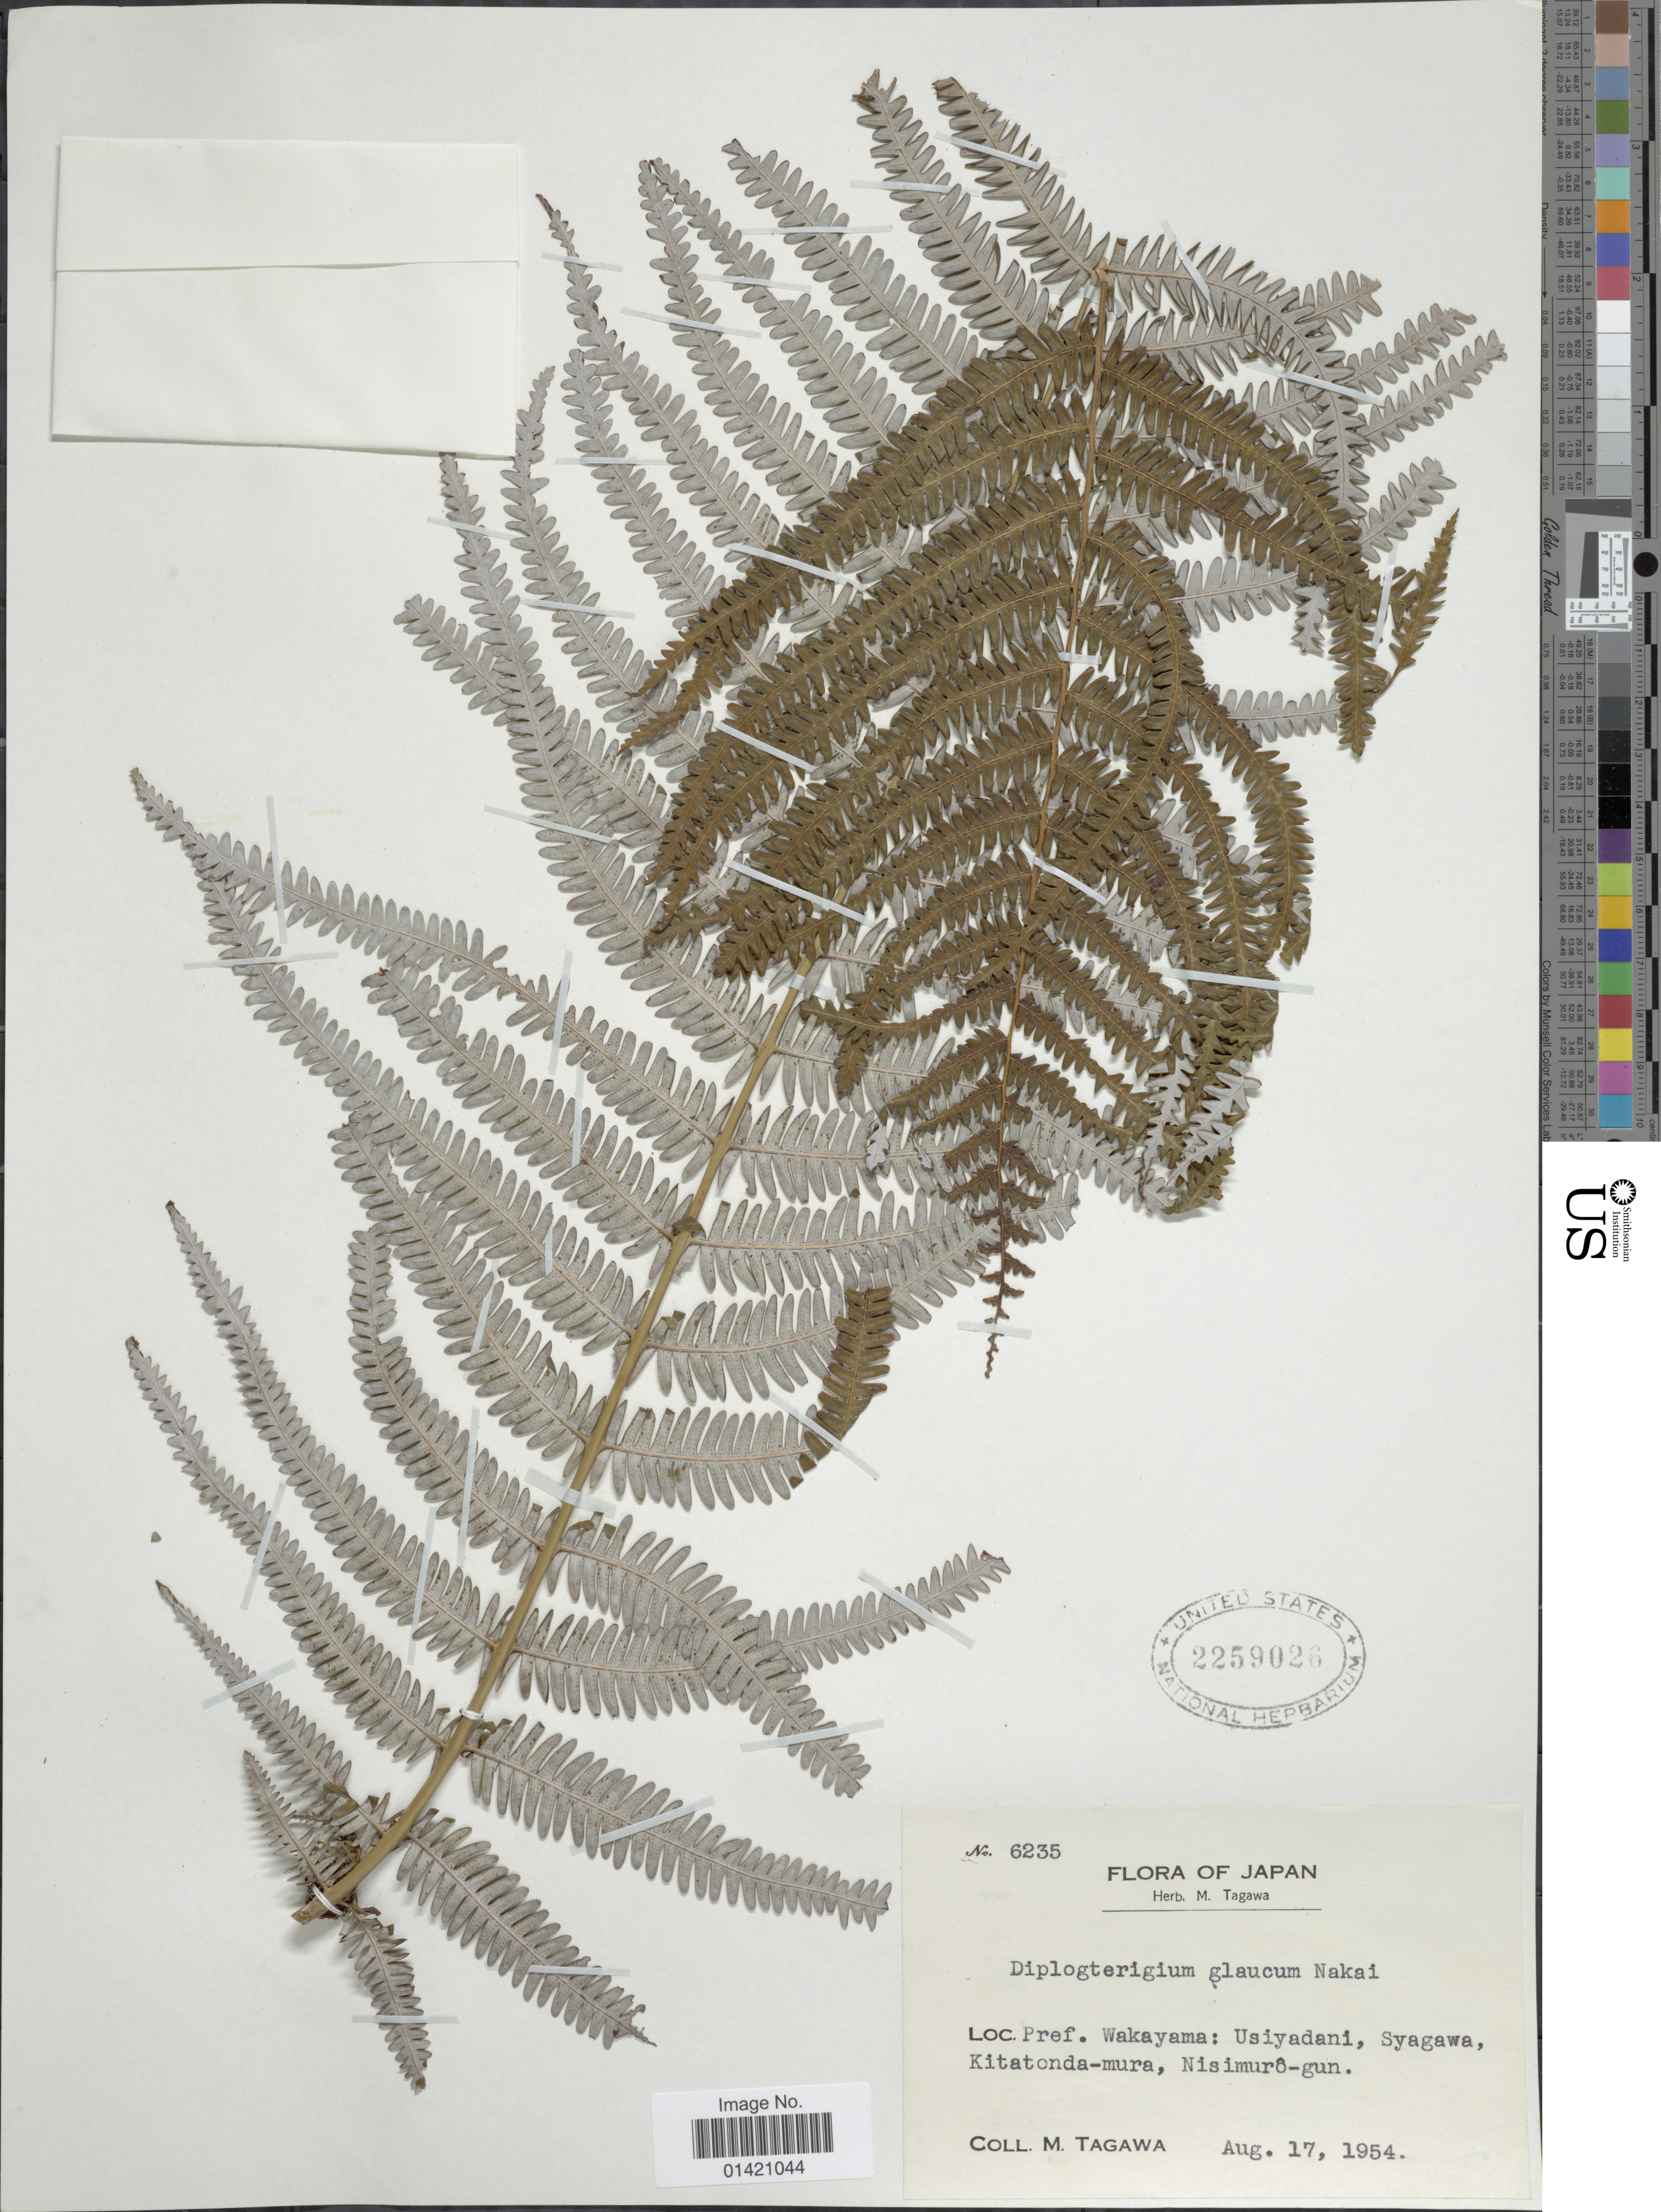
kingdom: Plantae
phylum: Tracheophyta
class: Polypodiopsida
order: Gleicheniales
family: Gleicheniaceae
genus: Diplopterygium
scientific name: Diplopterygium glaucum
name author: (Thunb. ex Houtt.) Nakai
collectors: M. Tagawa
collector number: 6235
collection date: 1954-08-17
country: Japan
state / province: Wakayama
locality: Pref. Wakayama: Usiyadani, Syagawa, Kitatonda-mura, Nisimuro-gun.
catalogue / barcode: US 2259026